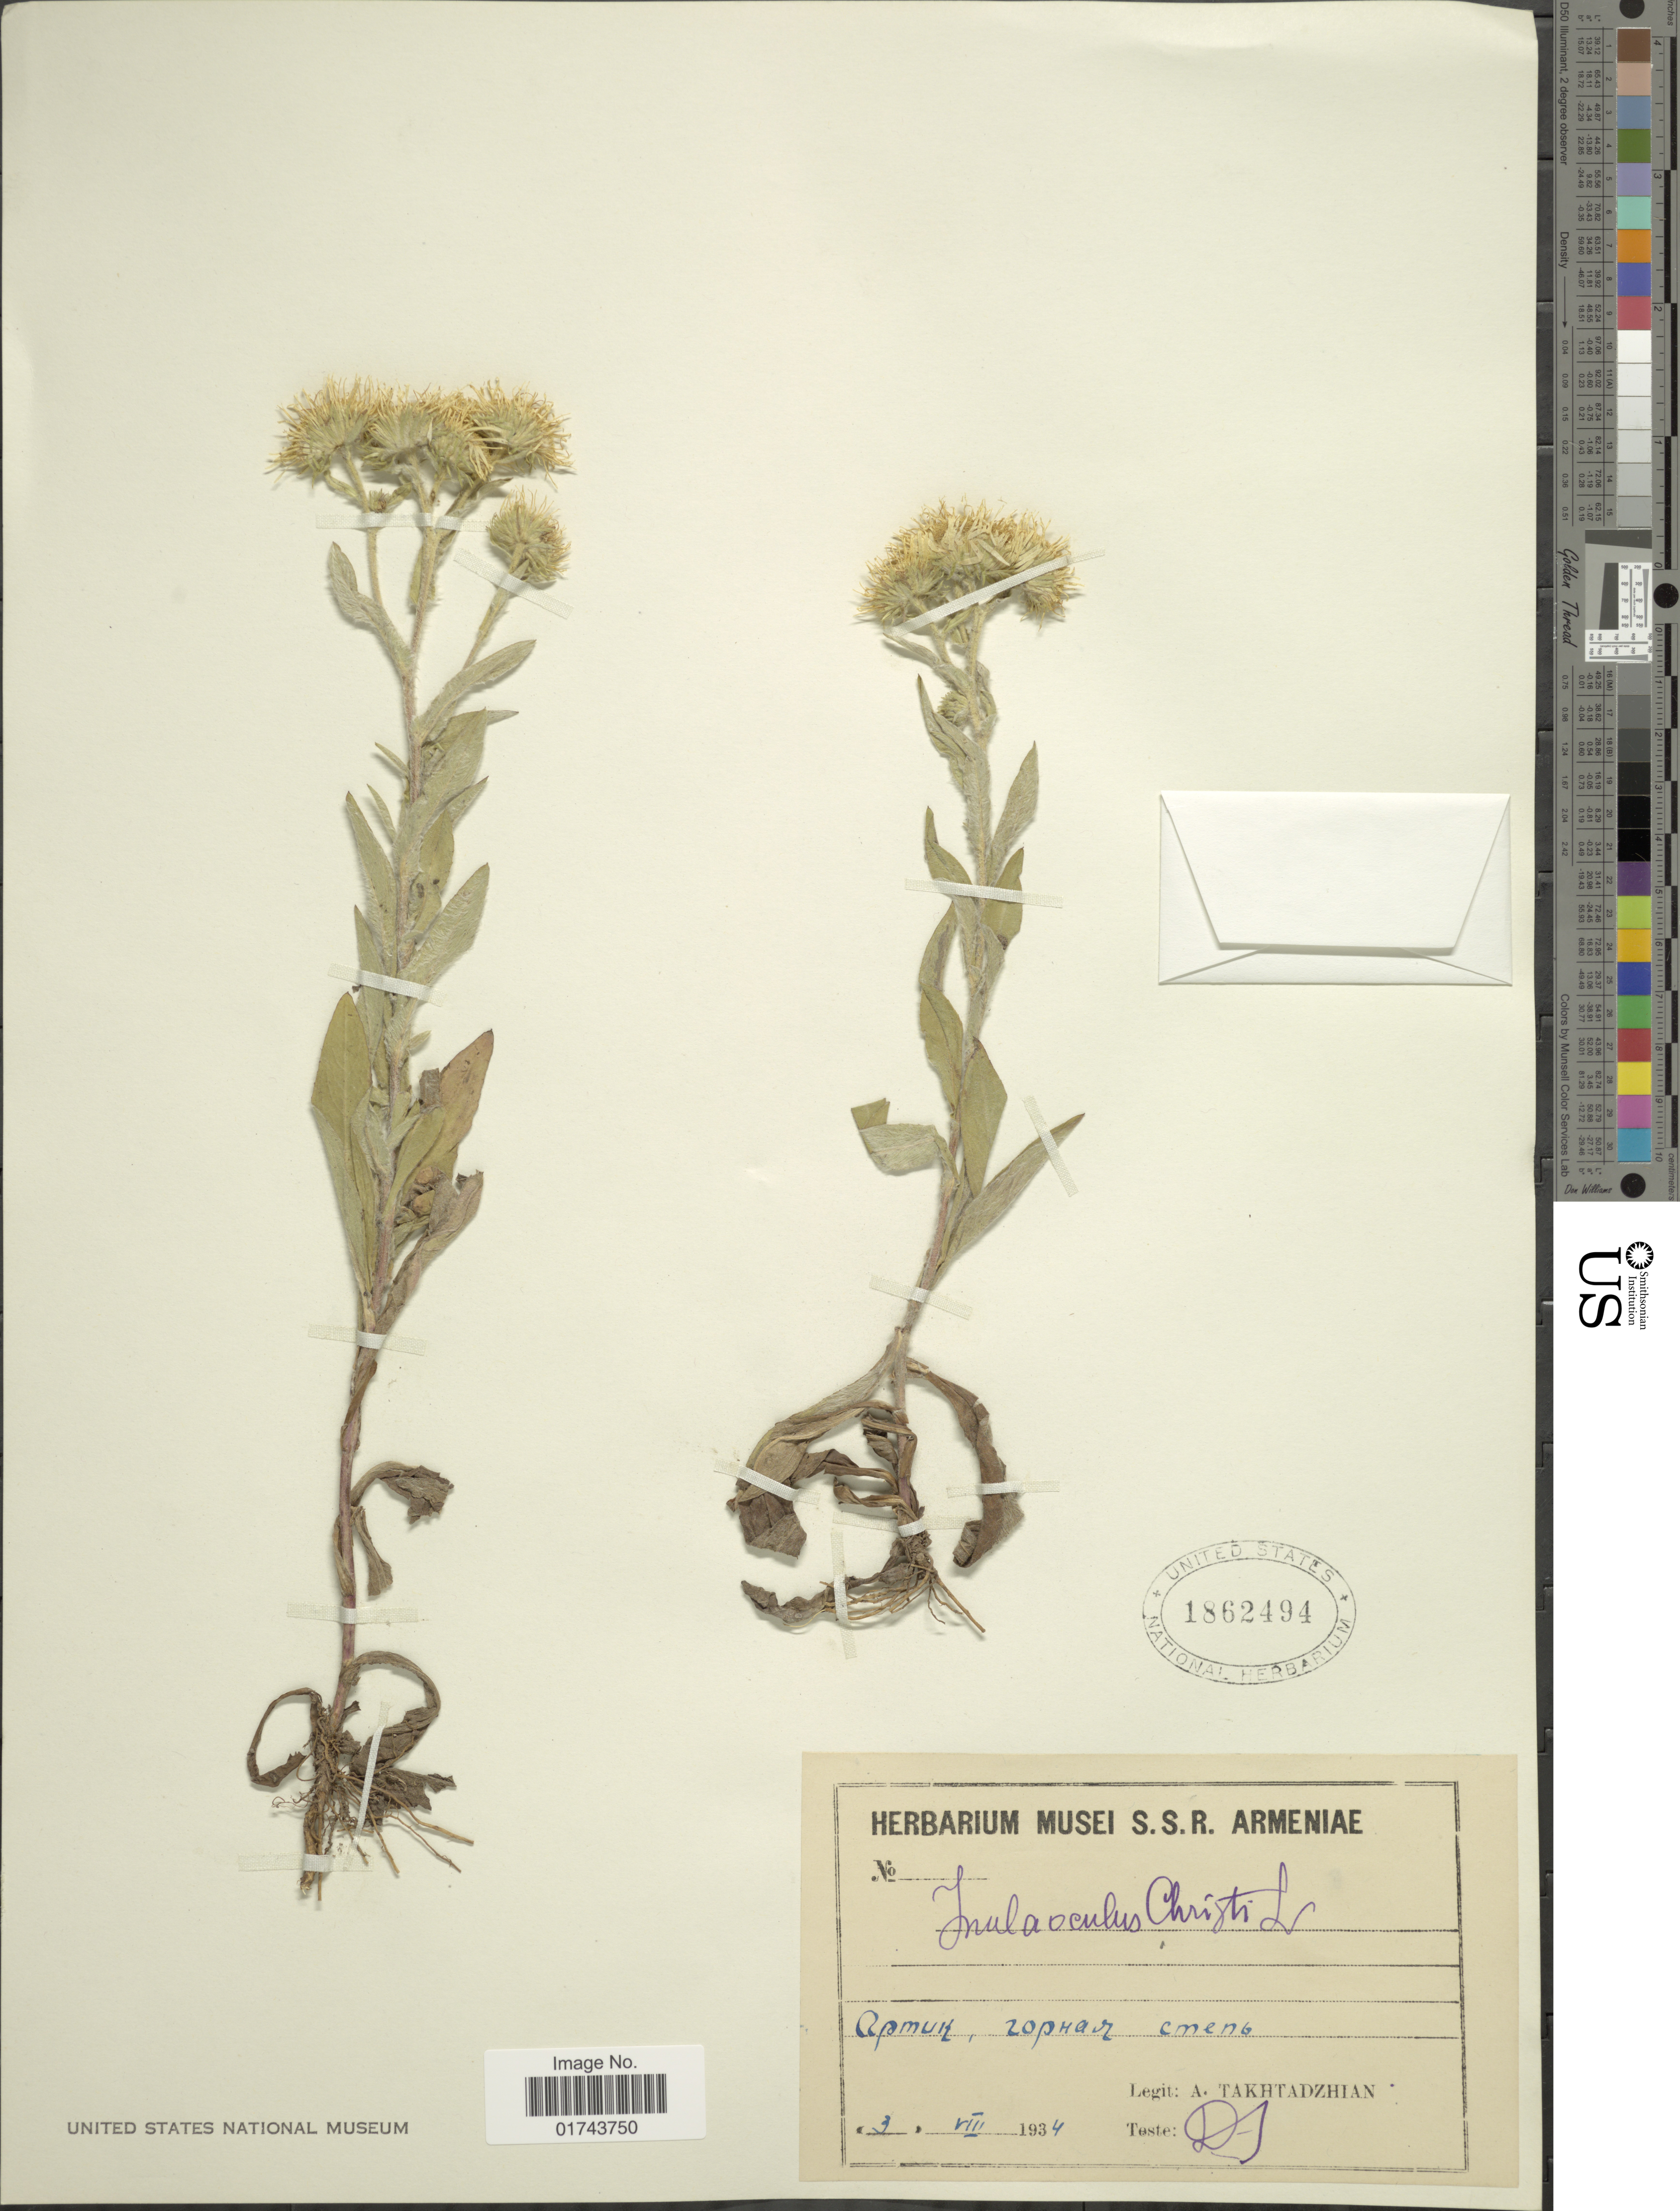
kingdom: Plantae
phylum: Tracheophyta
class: Magnoliopsida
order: Asterales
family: Asteraceae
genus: Inula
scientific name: Inula oculus-christi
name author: L.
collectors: A. L. Takhtajan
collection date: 1934-08-03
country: Armenia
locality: Apmur, Rophar Cmeng [interpreted]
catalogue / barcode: US 1862494